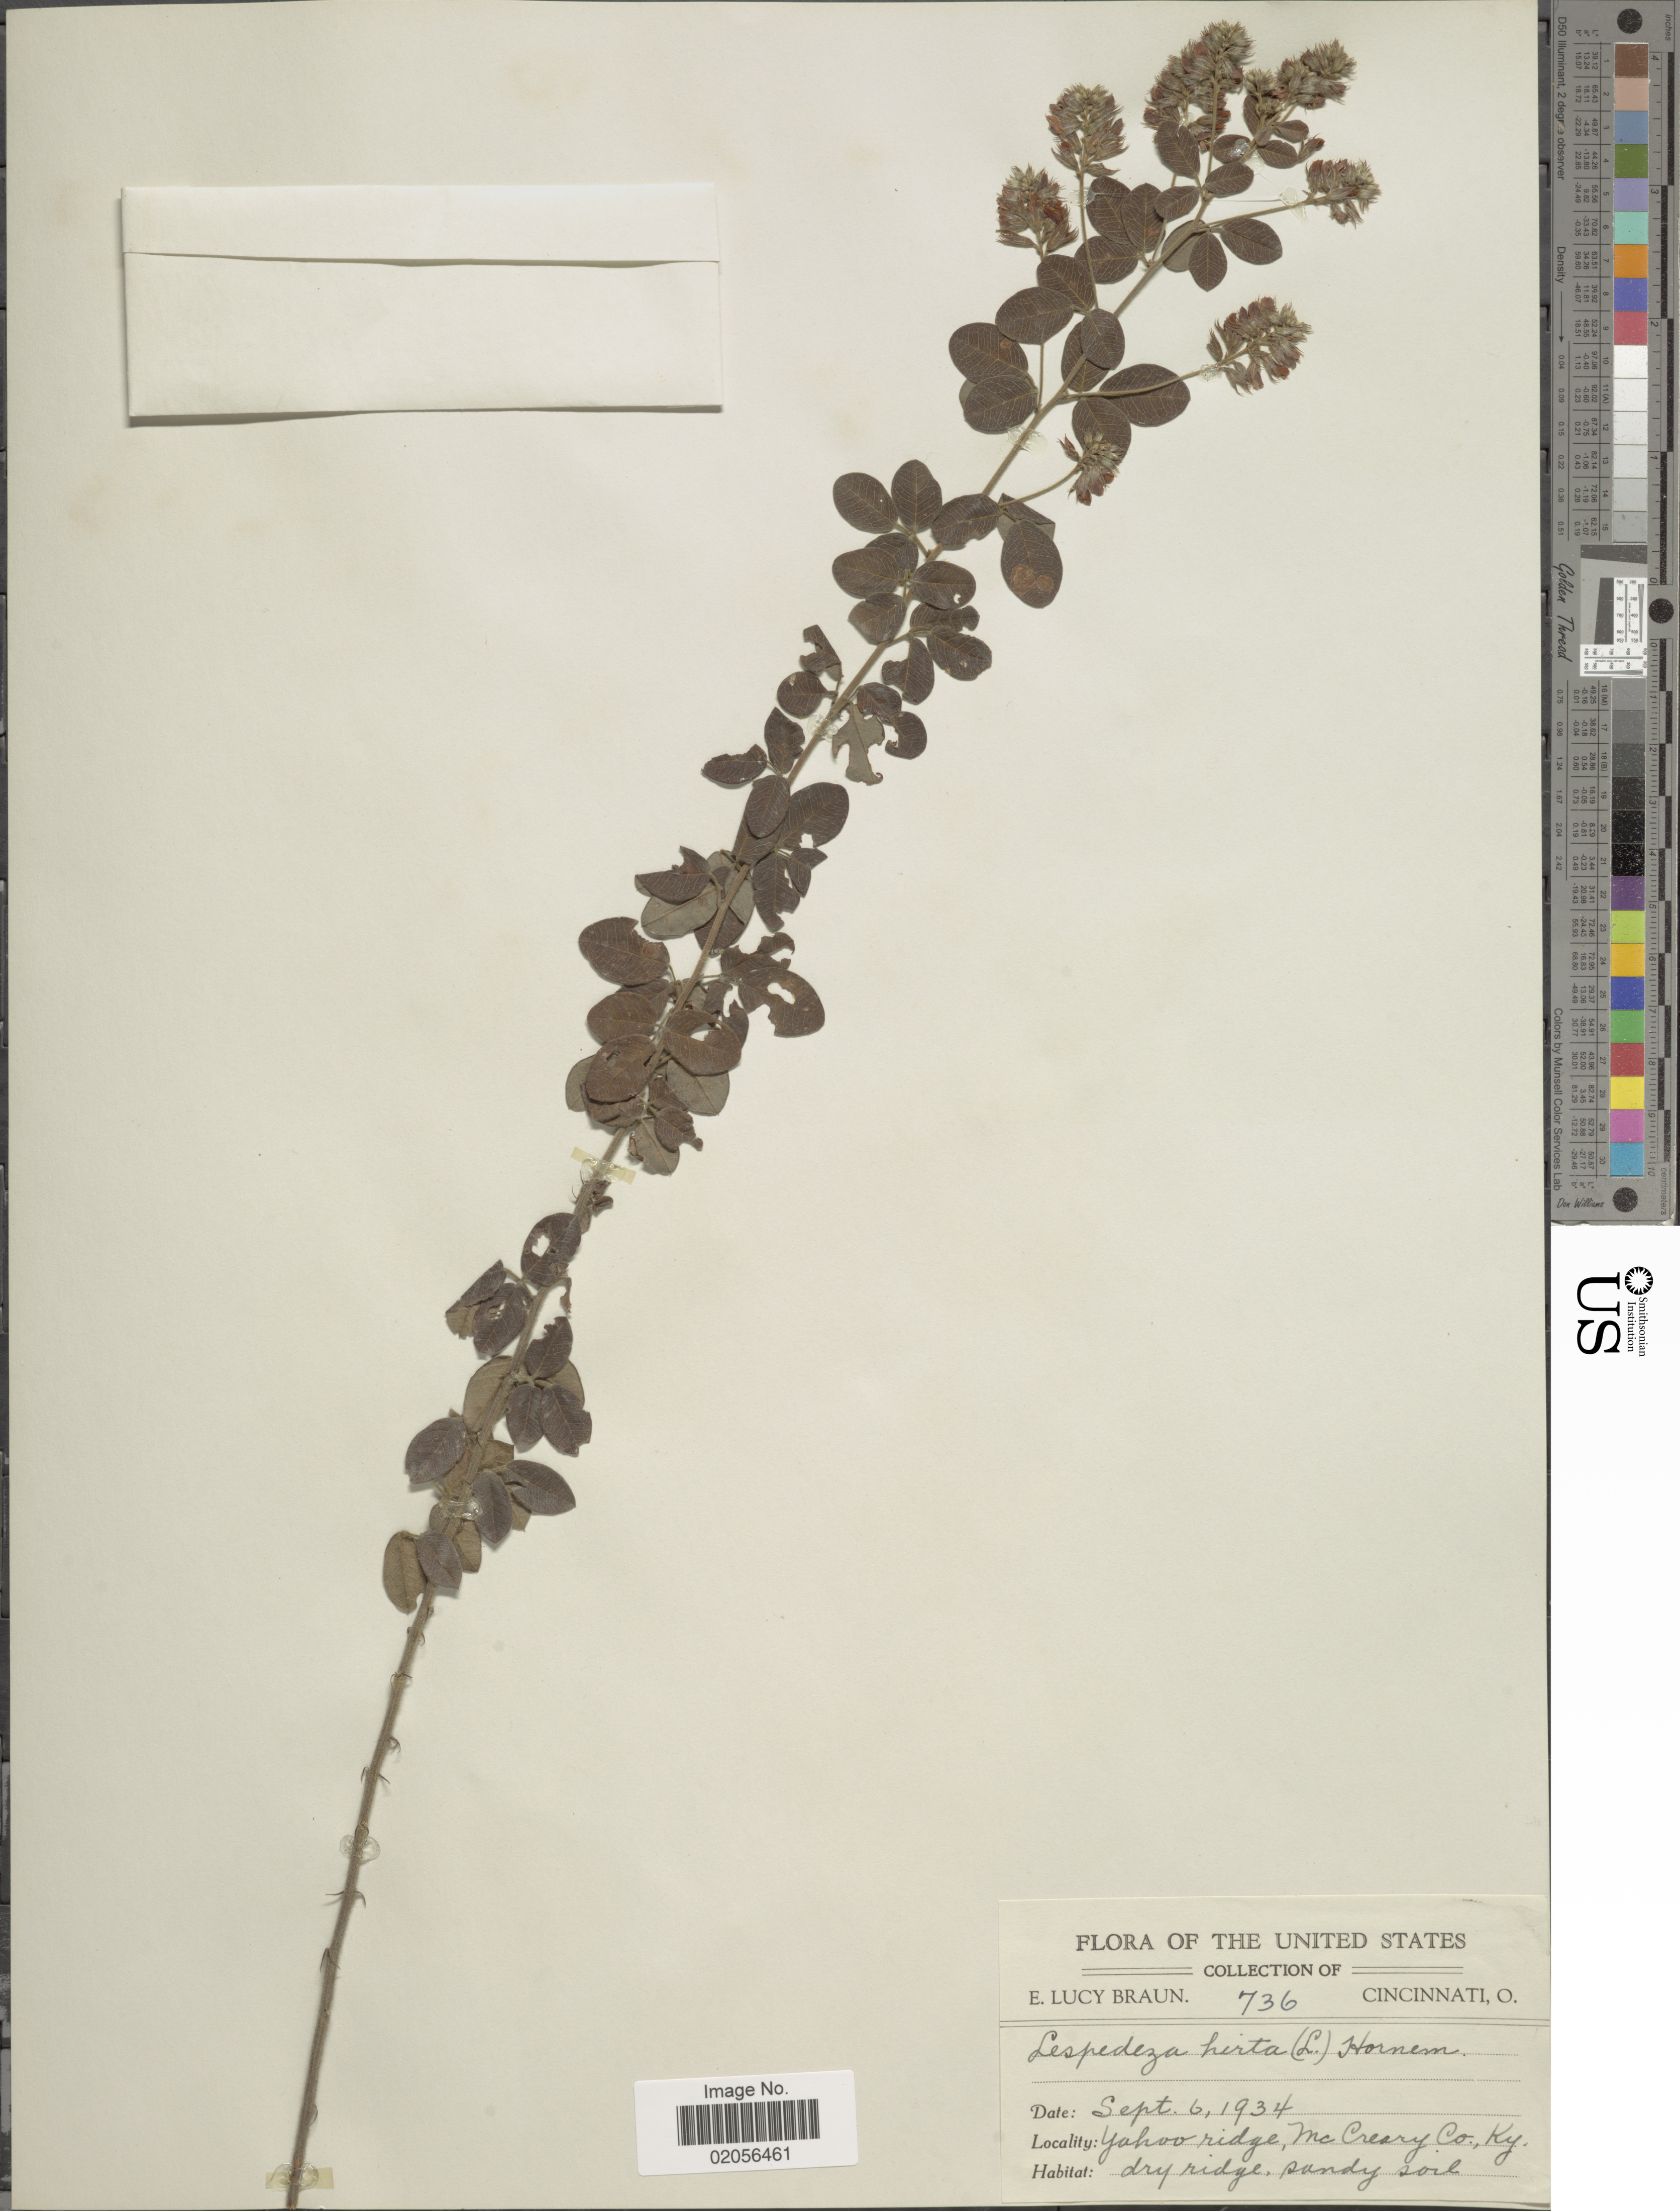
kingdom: Plantae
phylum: Tracheophyta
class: Magnoliopsida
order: Fabales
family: Fabaceae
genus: Lespedeza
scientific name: Lespedeza hirta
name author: (L.) Hornem.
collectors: E. L. Braun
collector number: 736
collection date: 1934-09-06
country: United States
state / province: Kentucky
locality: Yahoo ridge, Mc Creary Co., dry ridge, sandy soil